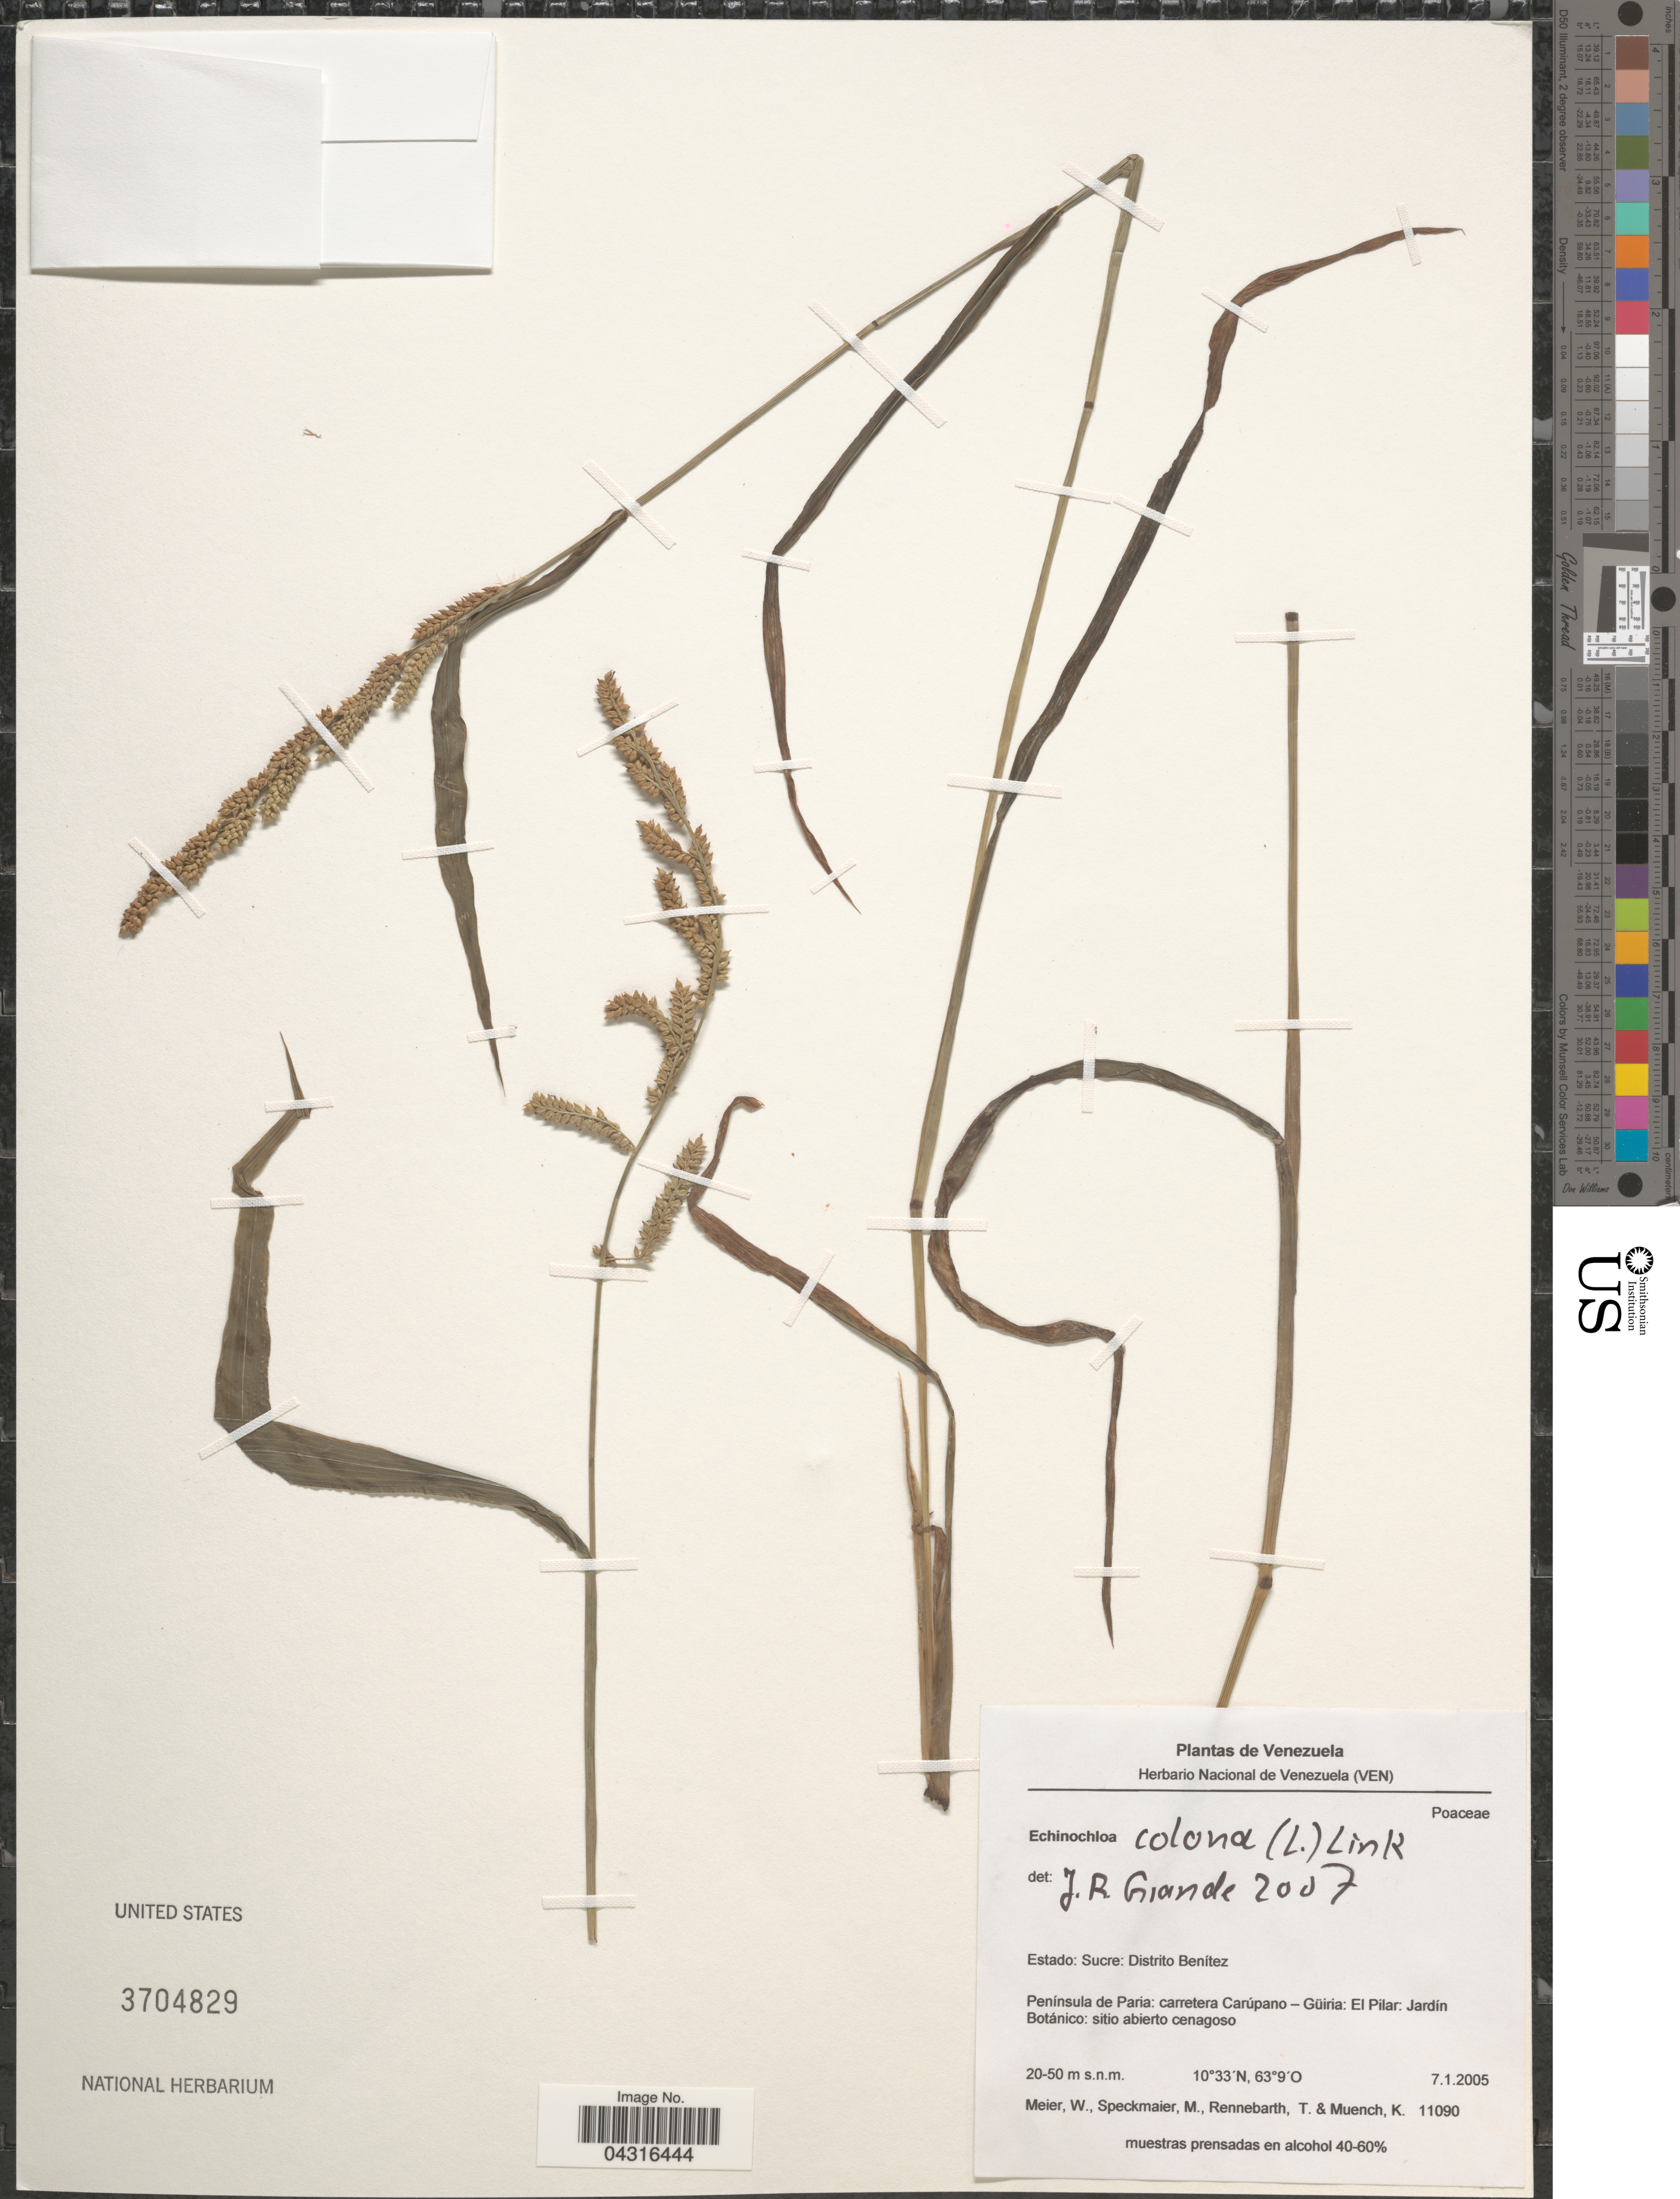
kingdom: Plantae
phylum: Tracheophyta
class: Liliopsida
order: Poales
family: Poaceae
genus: Echinochloa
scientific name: Echinochloa colona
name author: (L.) Link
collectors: W. Meier, M. Speckmaier, T. Rennebarth & K. Muench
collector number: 11090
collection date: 2005-01-07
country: Venezuela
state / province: Sucre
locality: Distrito Benítez. Península de Paria: carretera Carúpano- Güria: El Pilar: Jardin Botánico: sitio abierto cenagoso.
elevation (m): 20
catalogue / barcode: US 3704829